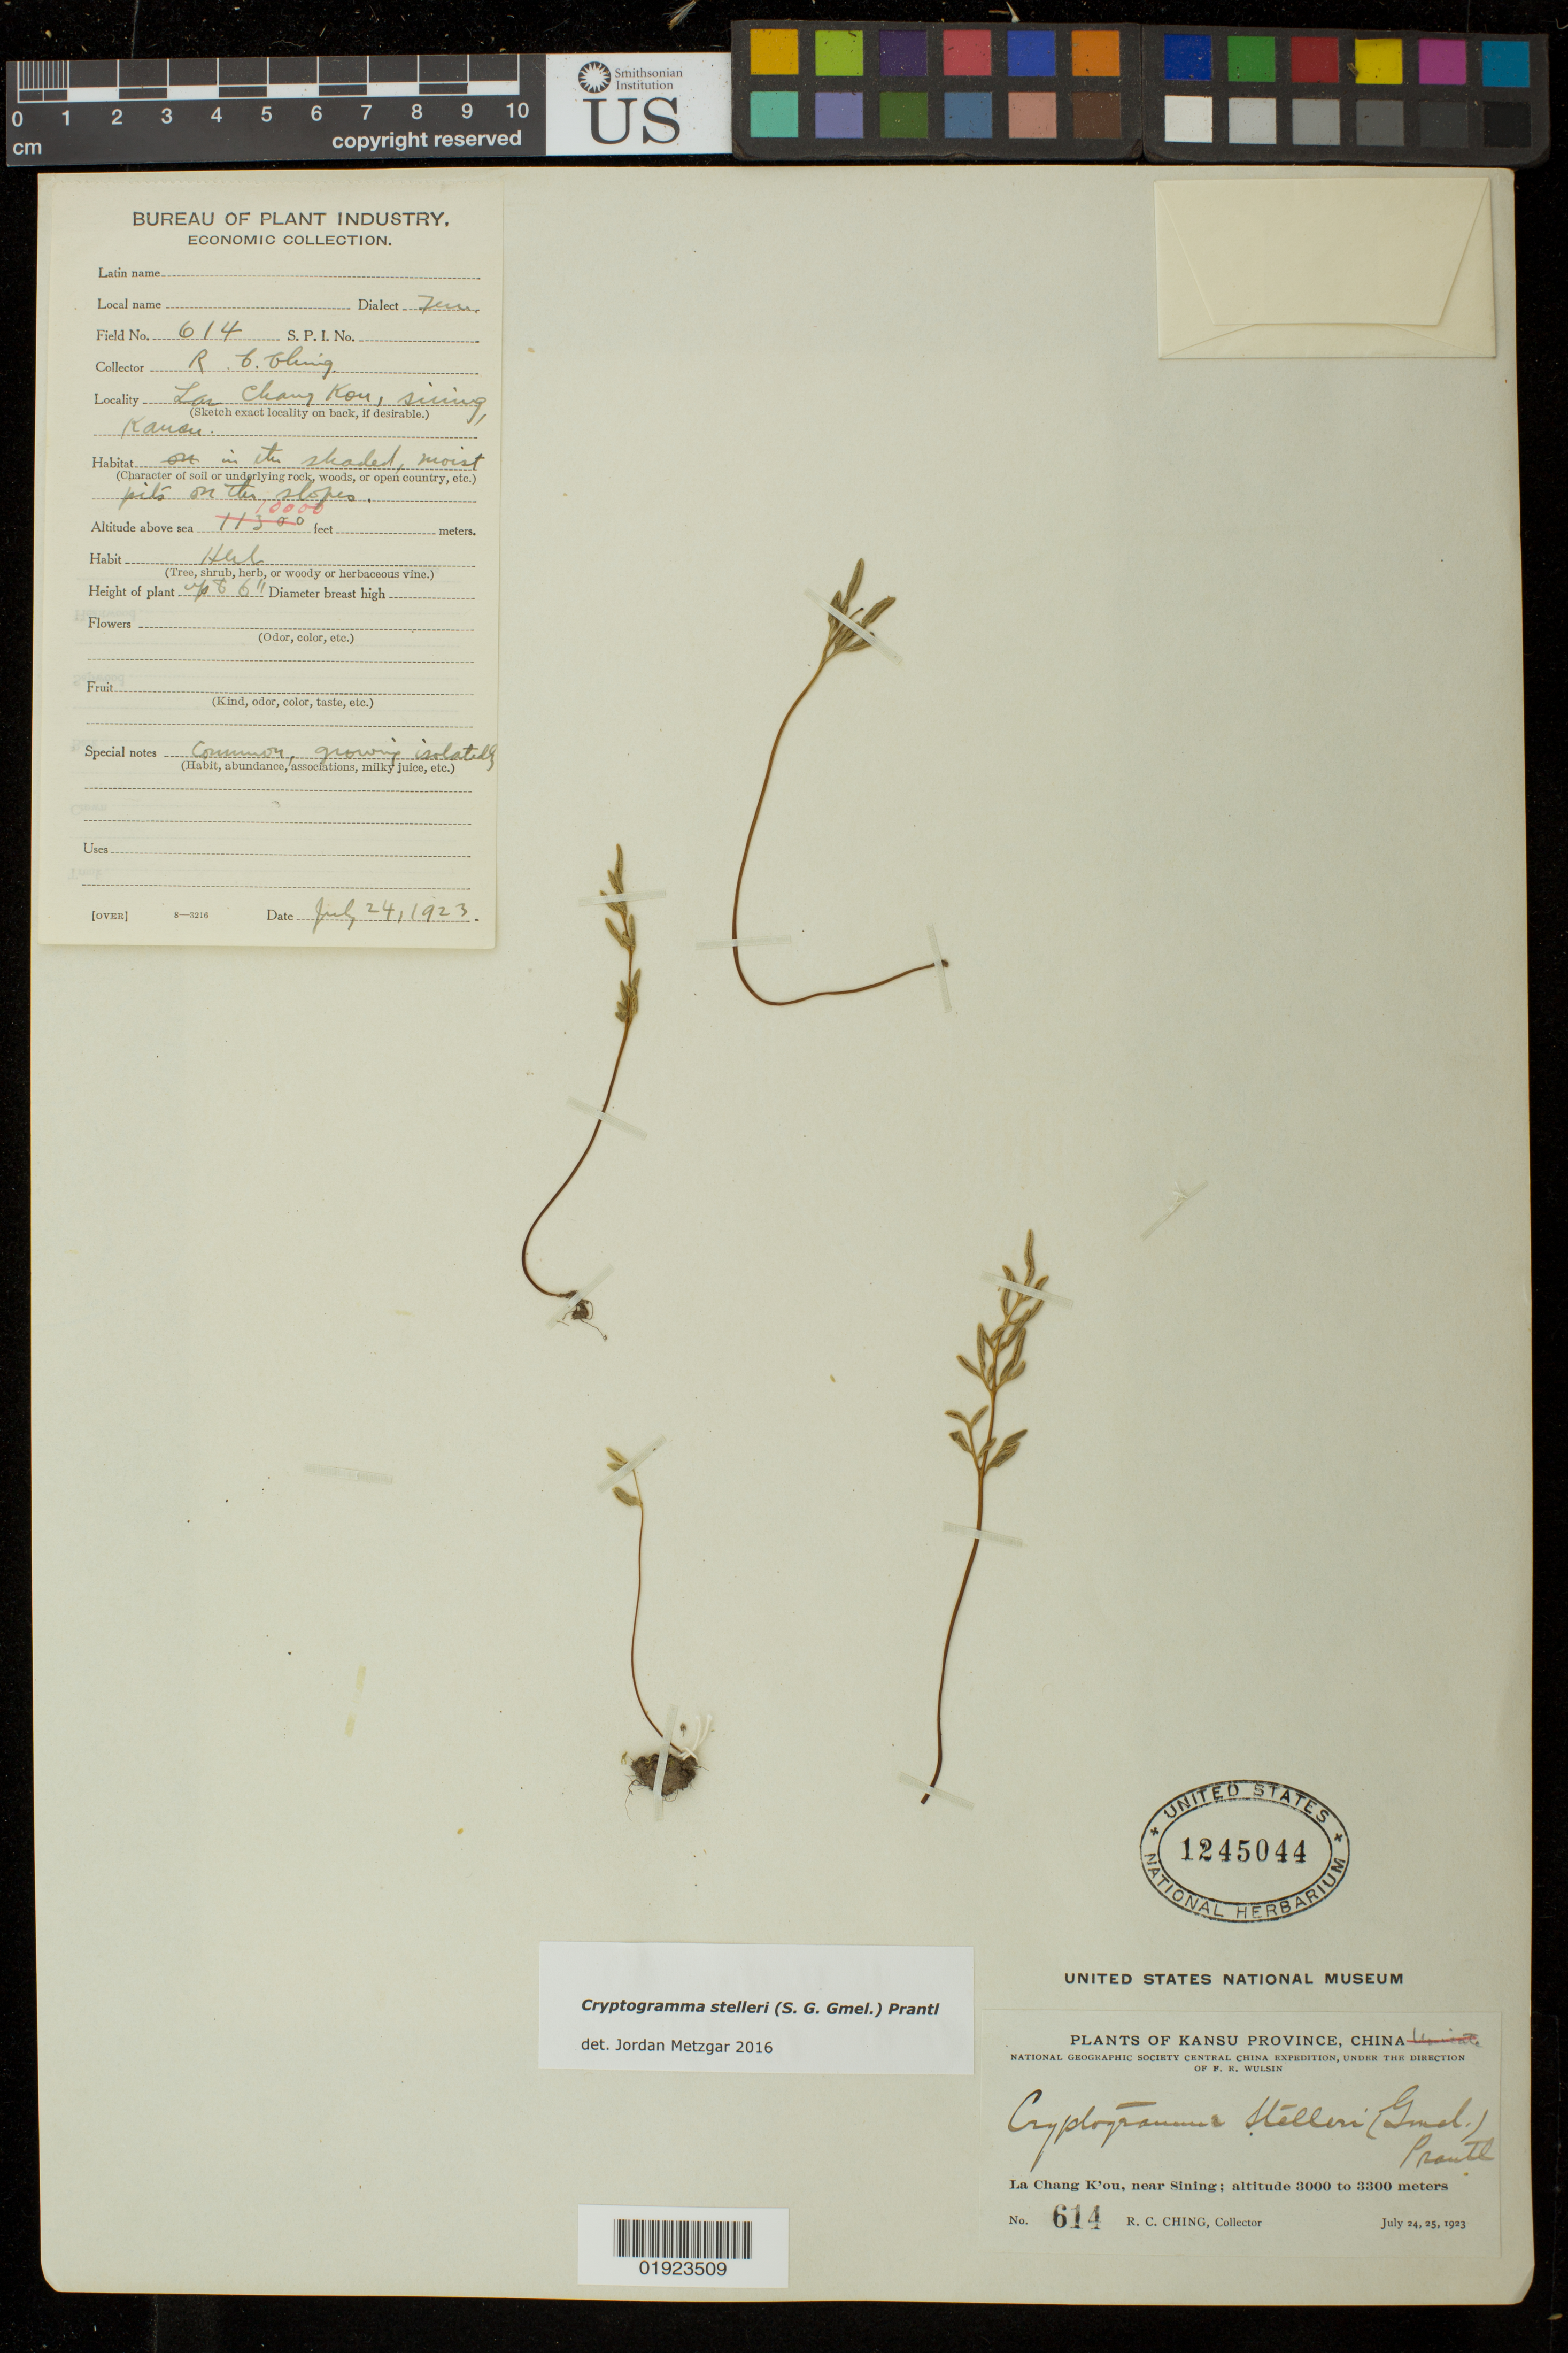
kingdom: Plantae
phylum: Tracheophyta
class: Polypodiopsida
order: Polypodiales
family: Pteridaceae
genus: Cryptogramma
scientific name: Cryptogramma stelleri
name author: (S.G. Gmel.) Prantl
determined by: Metzgar, Jordan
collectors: R. C. Ching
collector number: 614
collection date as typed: July 24,25,1923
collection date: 1923-07-24,1923-07-25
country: China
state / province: Sichuan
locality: La Chang K'ou, near Sining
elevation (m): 3000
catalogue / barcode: US 1245044